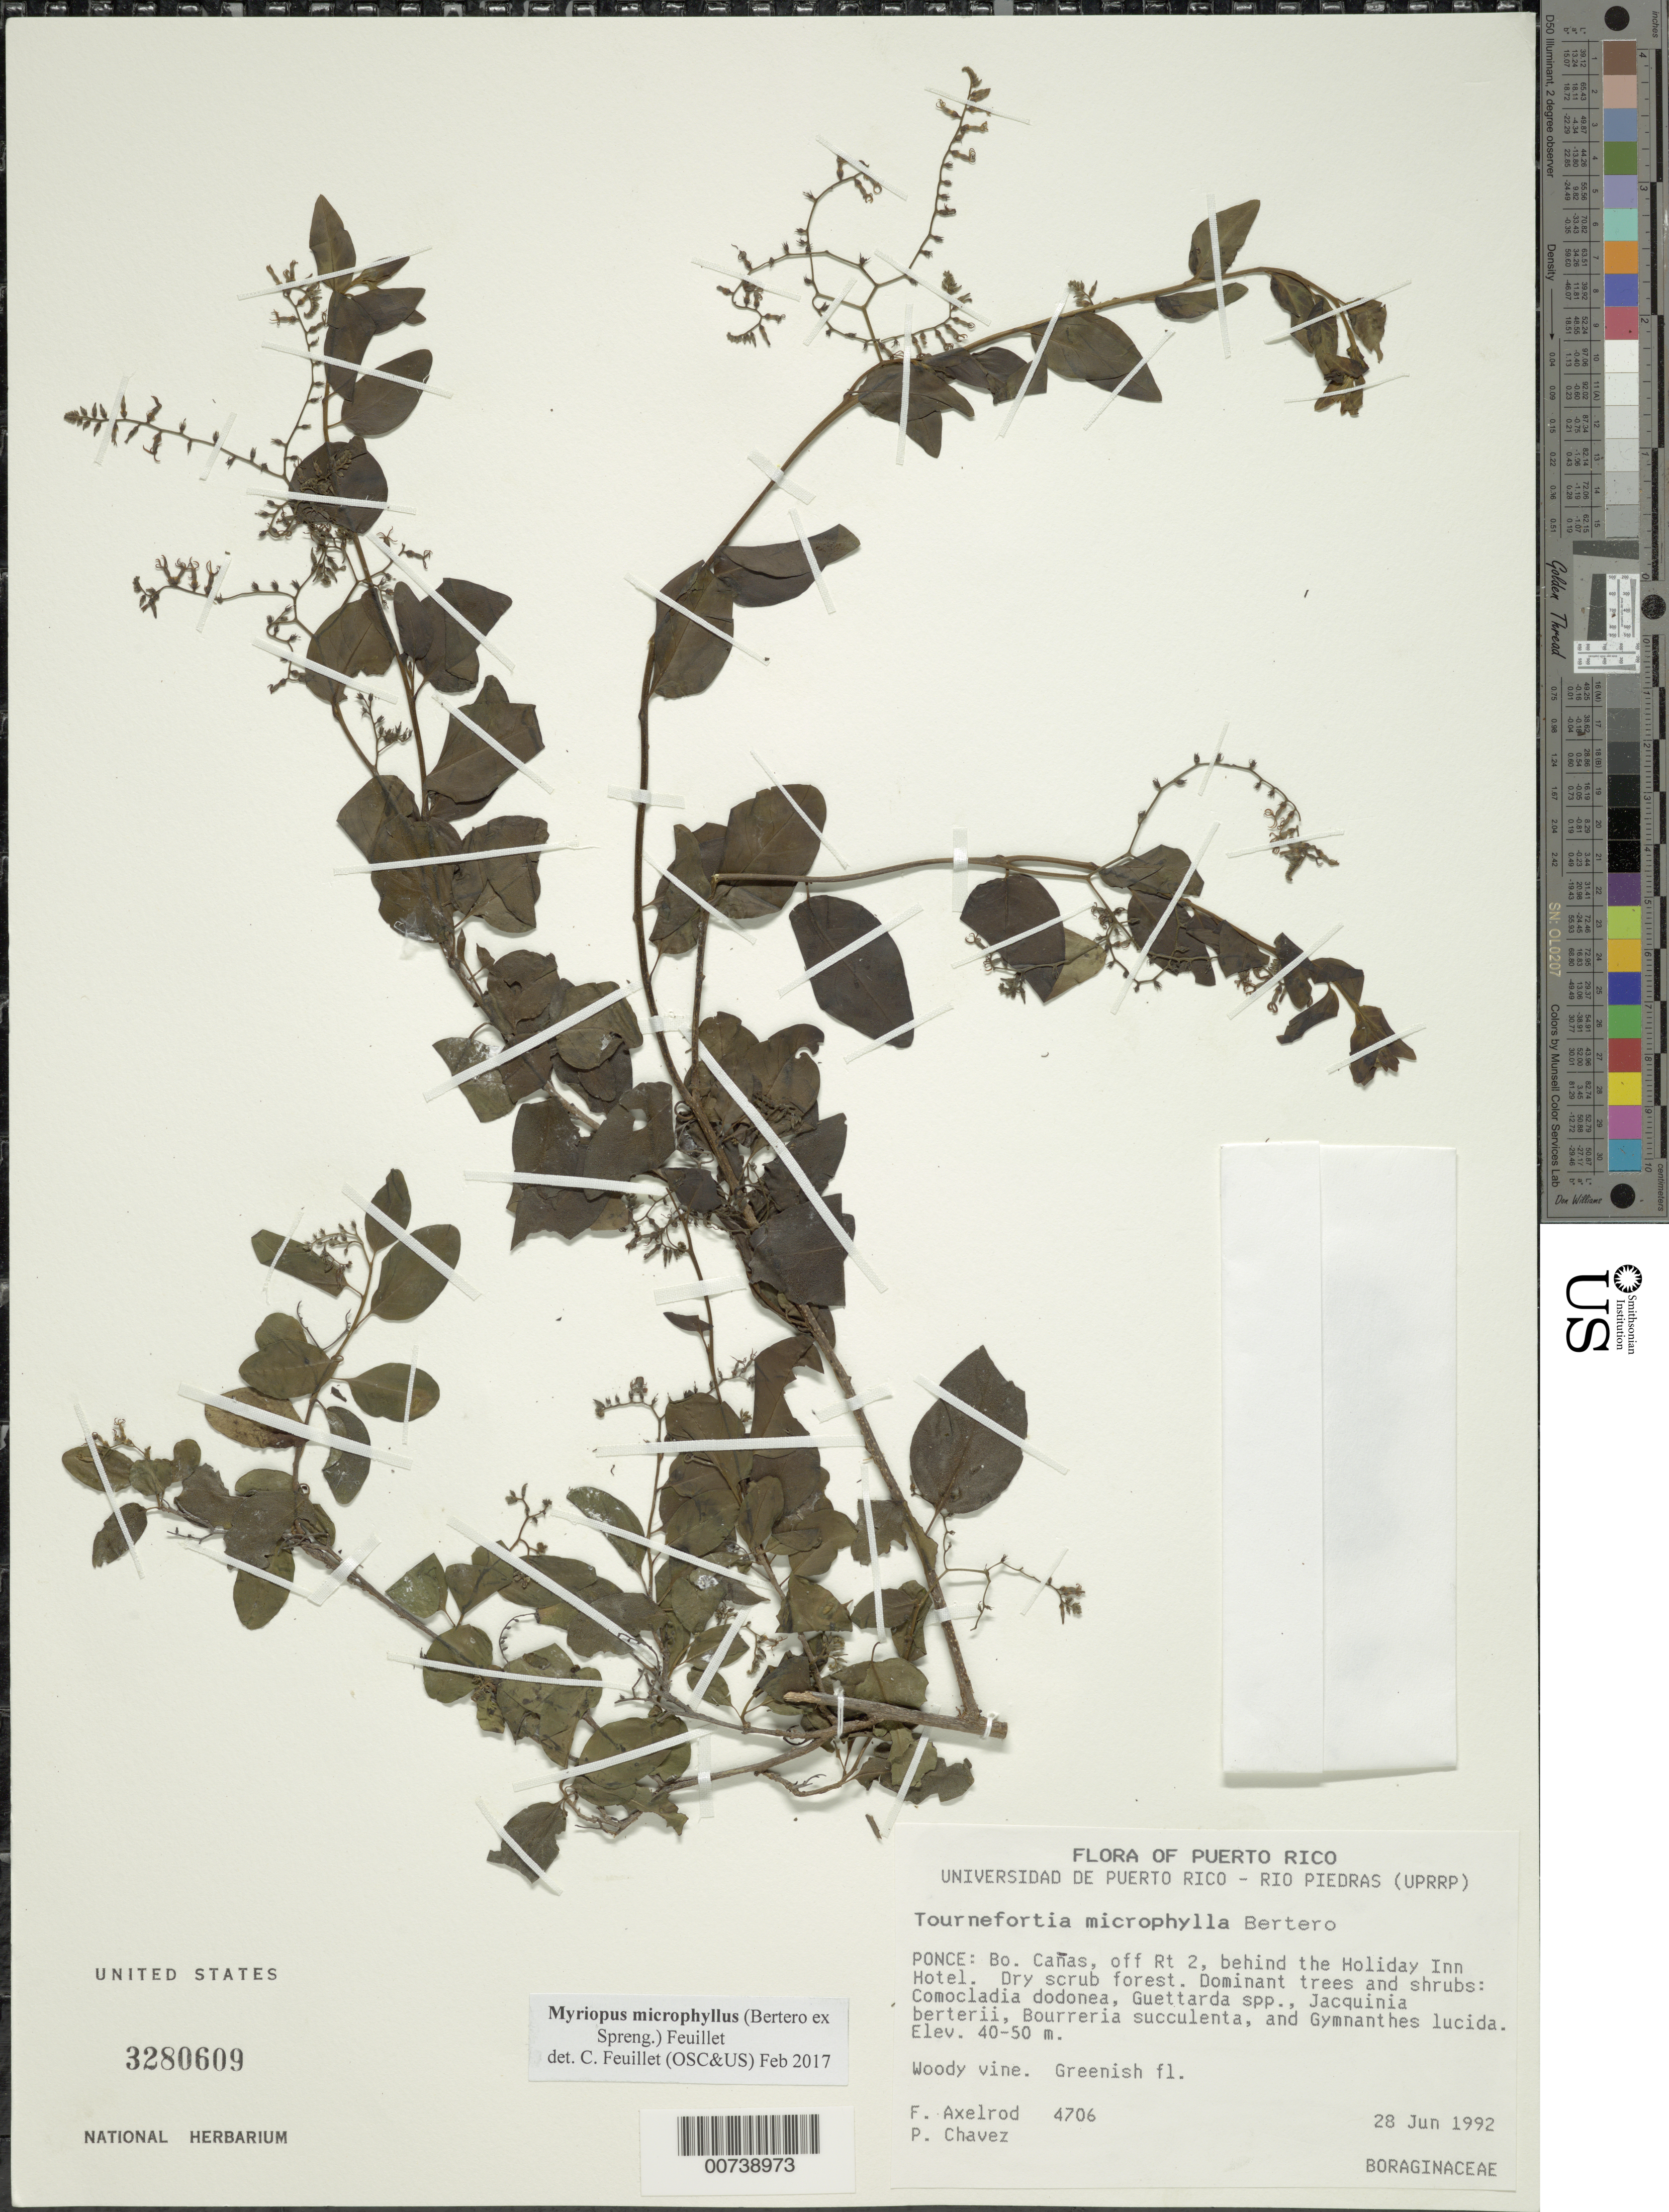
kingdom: Plantae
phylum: Tracheophyta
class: Magnoliopsida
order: Boraginales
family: Heliotropiaceae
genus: Myriopus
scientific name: Myriopus microphyllus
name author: (Bertero ex Spreng.) Feuillet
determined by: Feuillet, C.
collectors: F. S. Axelrod & P. Chavez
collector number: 4706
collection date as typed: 28 Jun 1992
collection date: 1992-06-28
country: Puerto Rico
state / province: Ponce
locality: Ponce: Bo. Cañas, off Rt 2, behind the Holiday Inn Hotel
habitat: Dry scrub forest. Dominant trees and shrubs: Comocladia dodonea, Guettarda spp., Jacquinia berterii, etc.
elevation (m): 40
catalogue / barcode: US 3280609